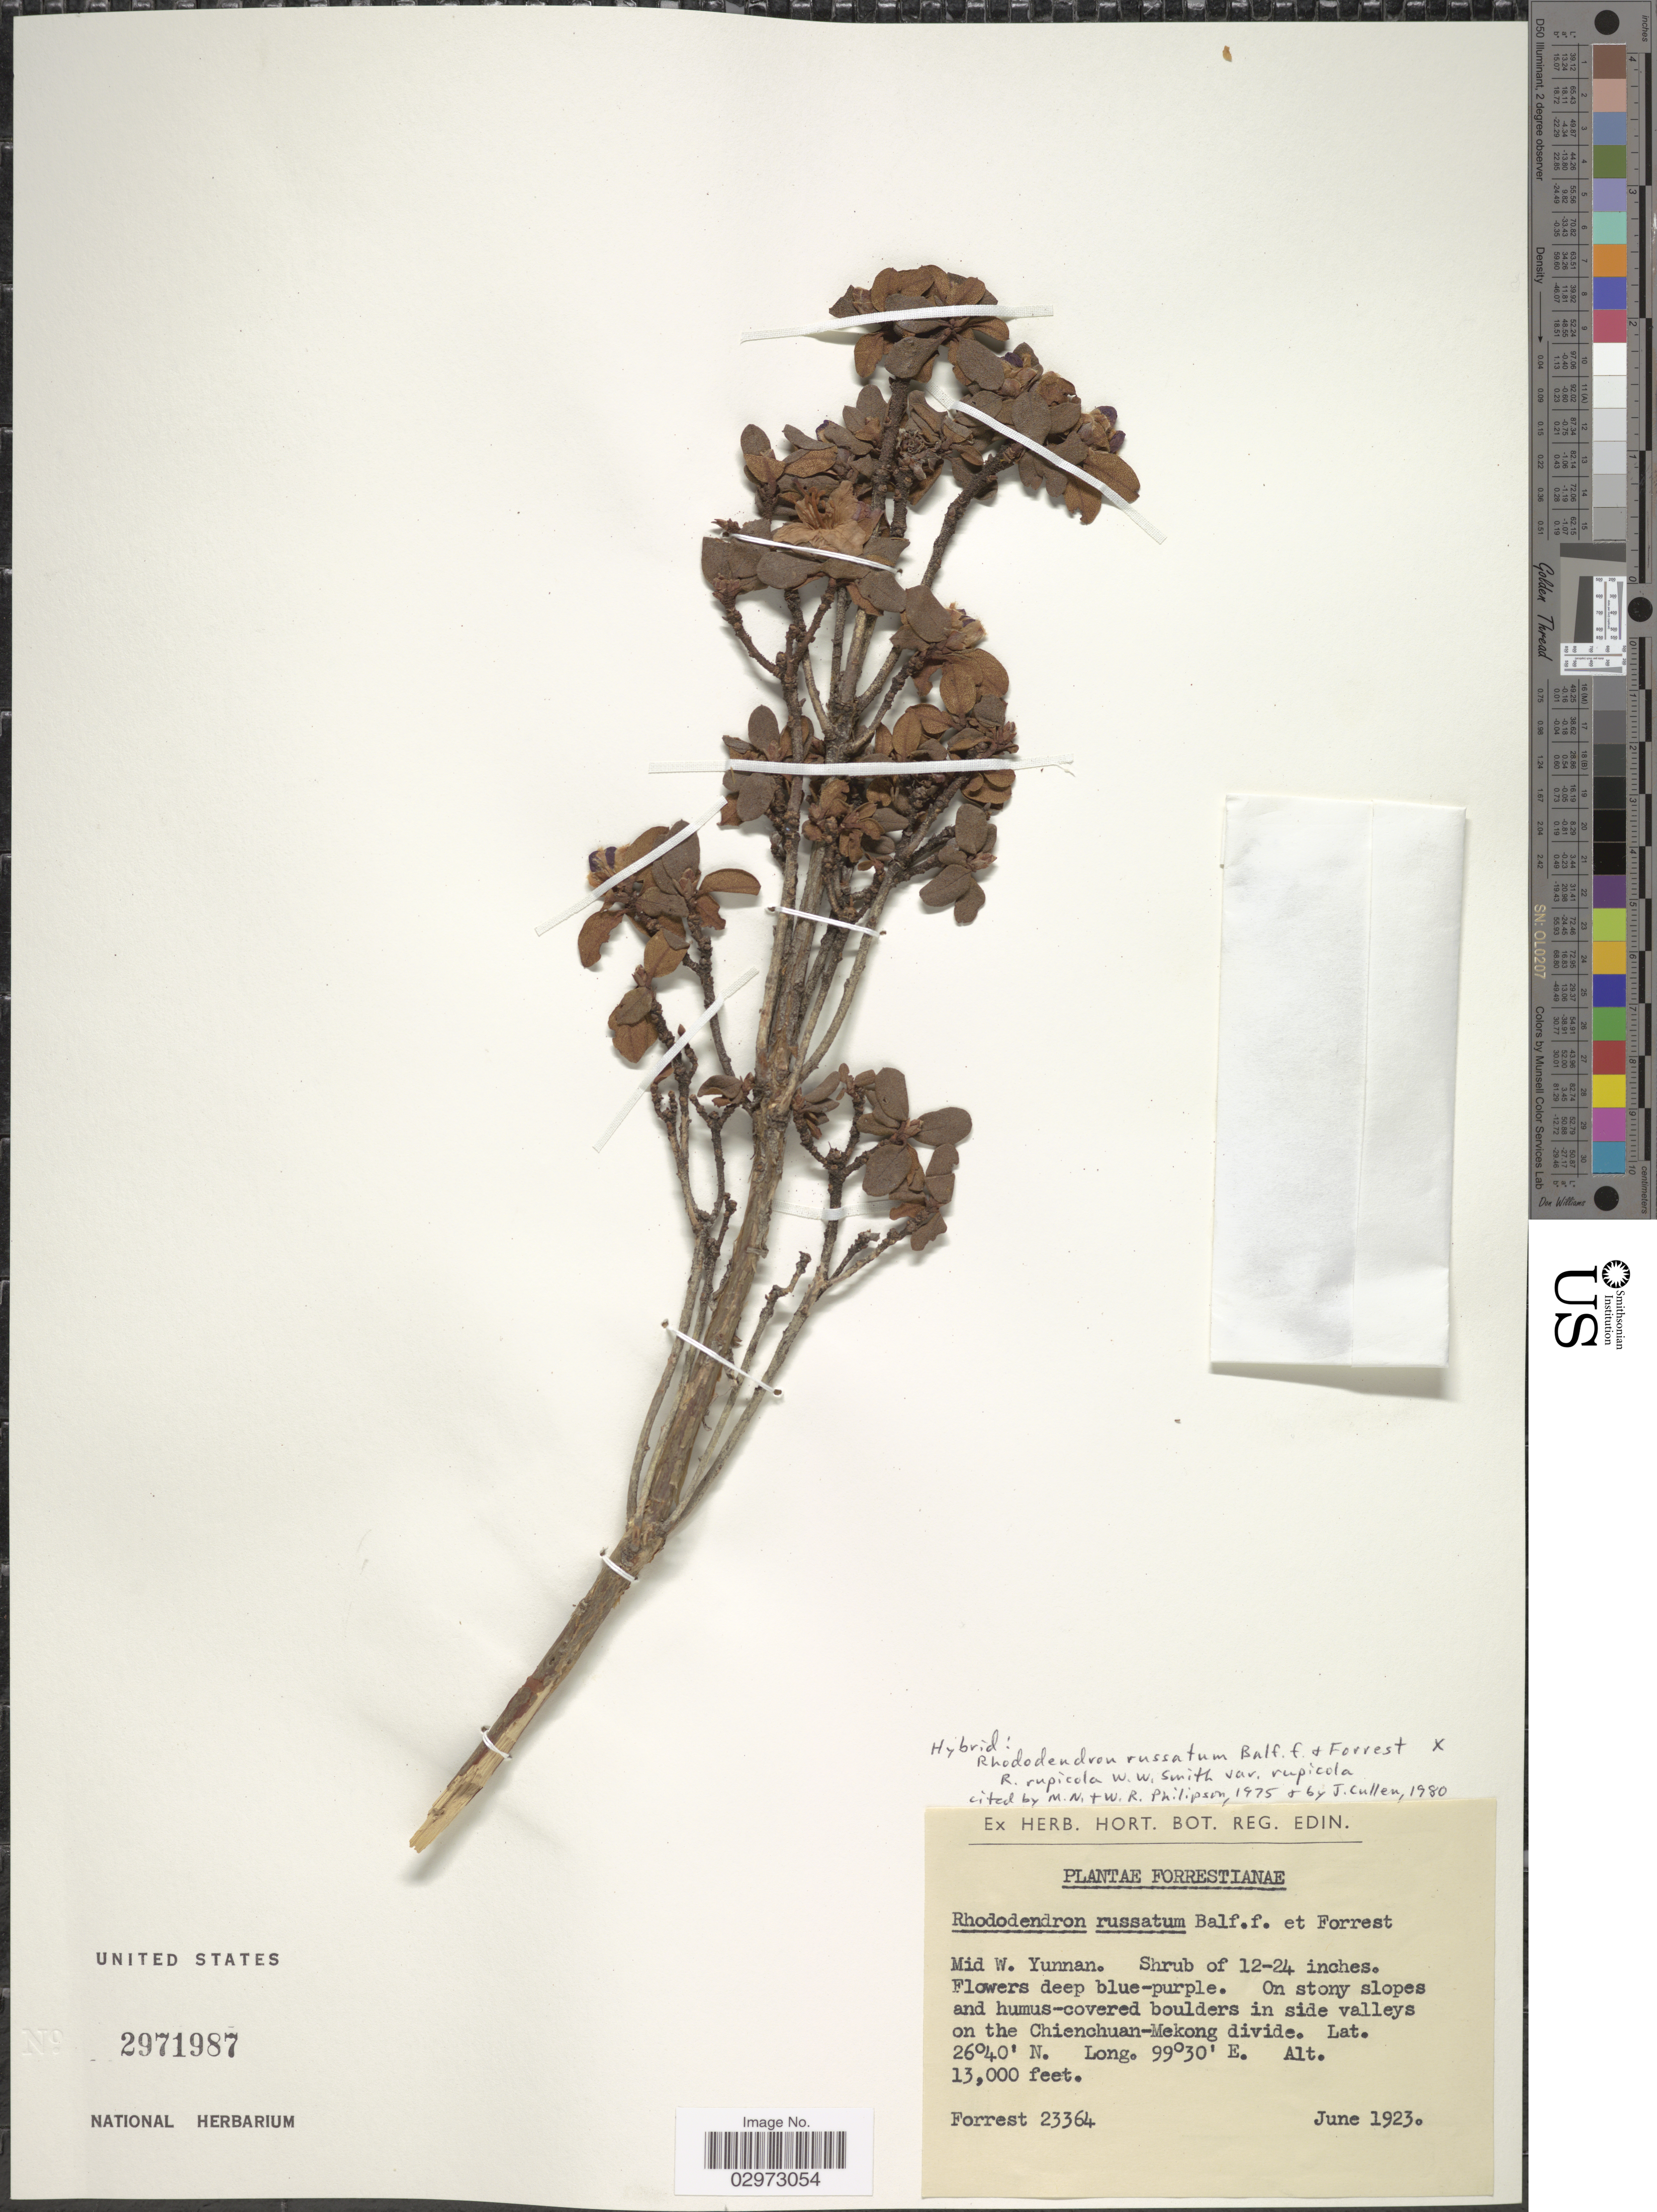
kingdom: Plantae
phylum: Tracheophyta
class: Magnoliopsida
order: Ericales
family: Ericaceae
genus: Rhododendron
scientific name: Rhododendron russatum x R. rupicola W.W. Sm.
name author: Balf. f. & Forrest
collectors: -. Forrest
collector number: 23364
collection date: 1923-06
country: China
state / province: Yunnan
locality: Mid W. Yunnan. In side valleys on the Chienchuan-Mekong divide.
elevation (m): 3962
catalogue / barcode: US 2971987